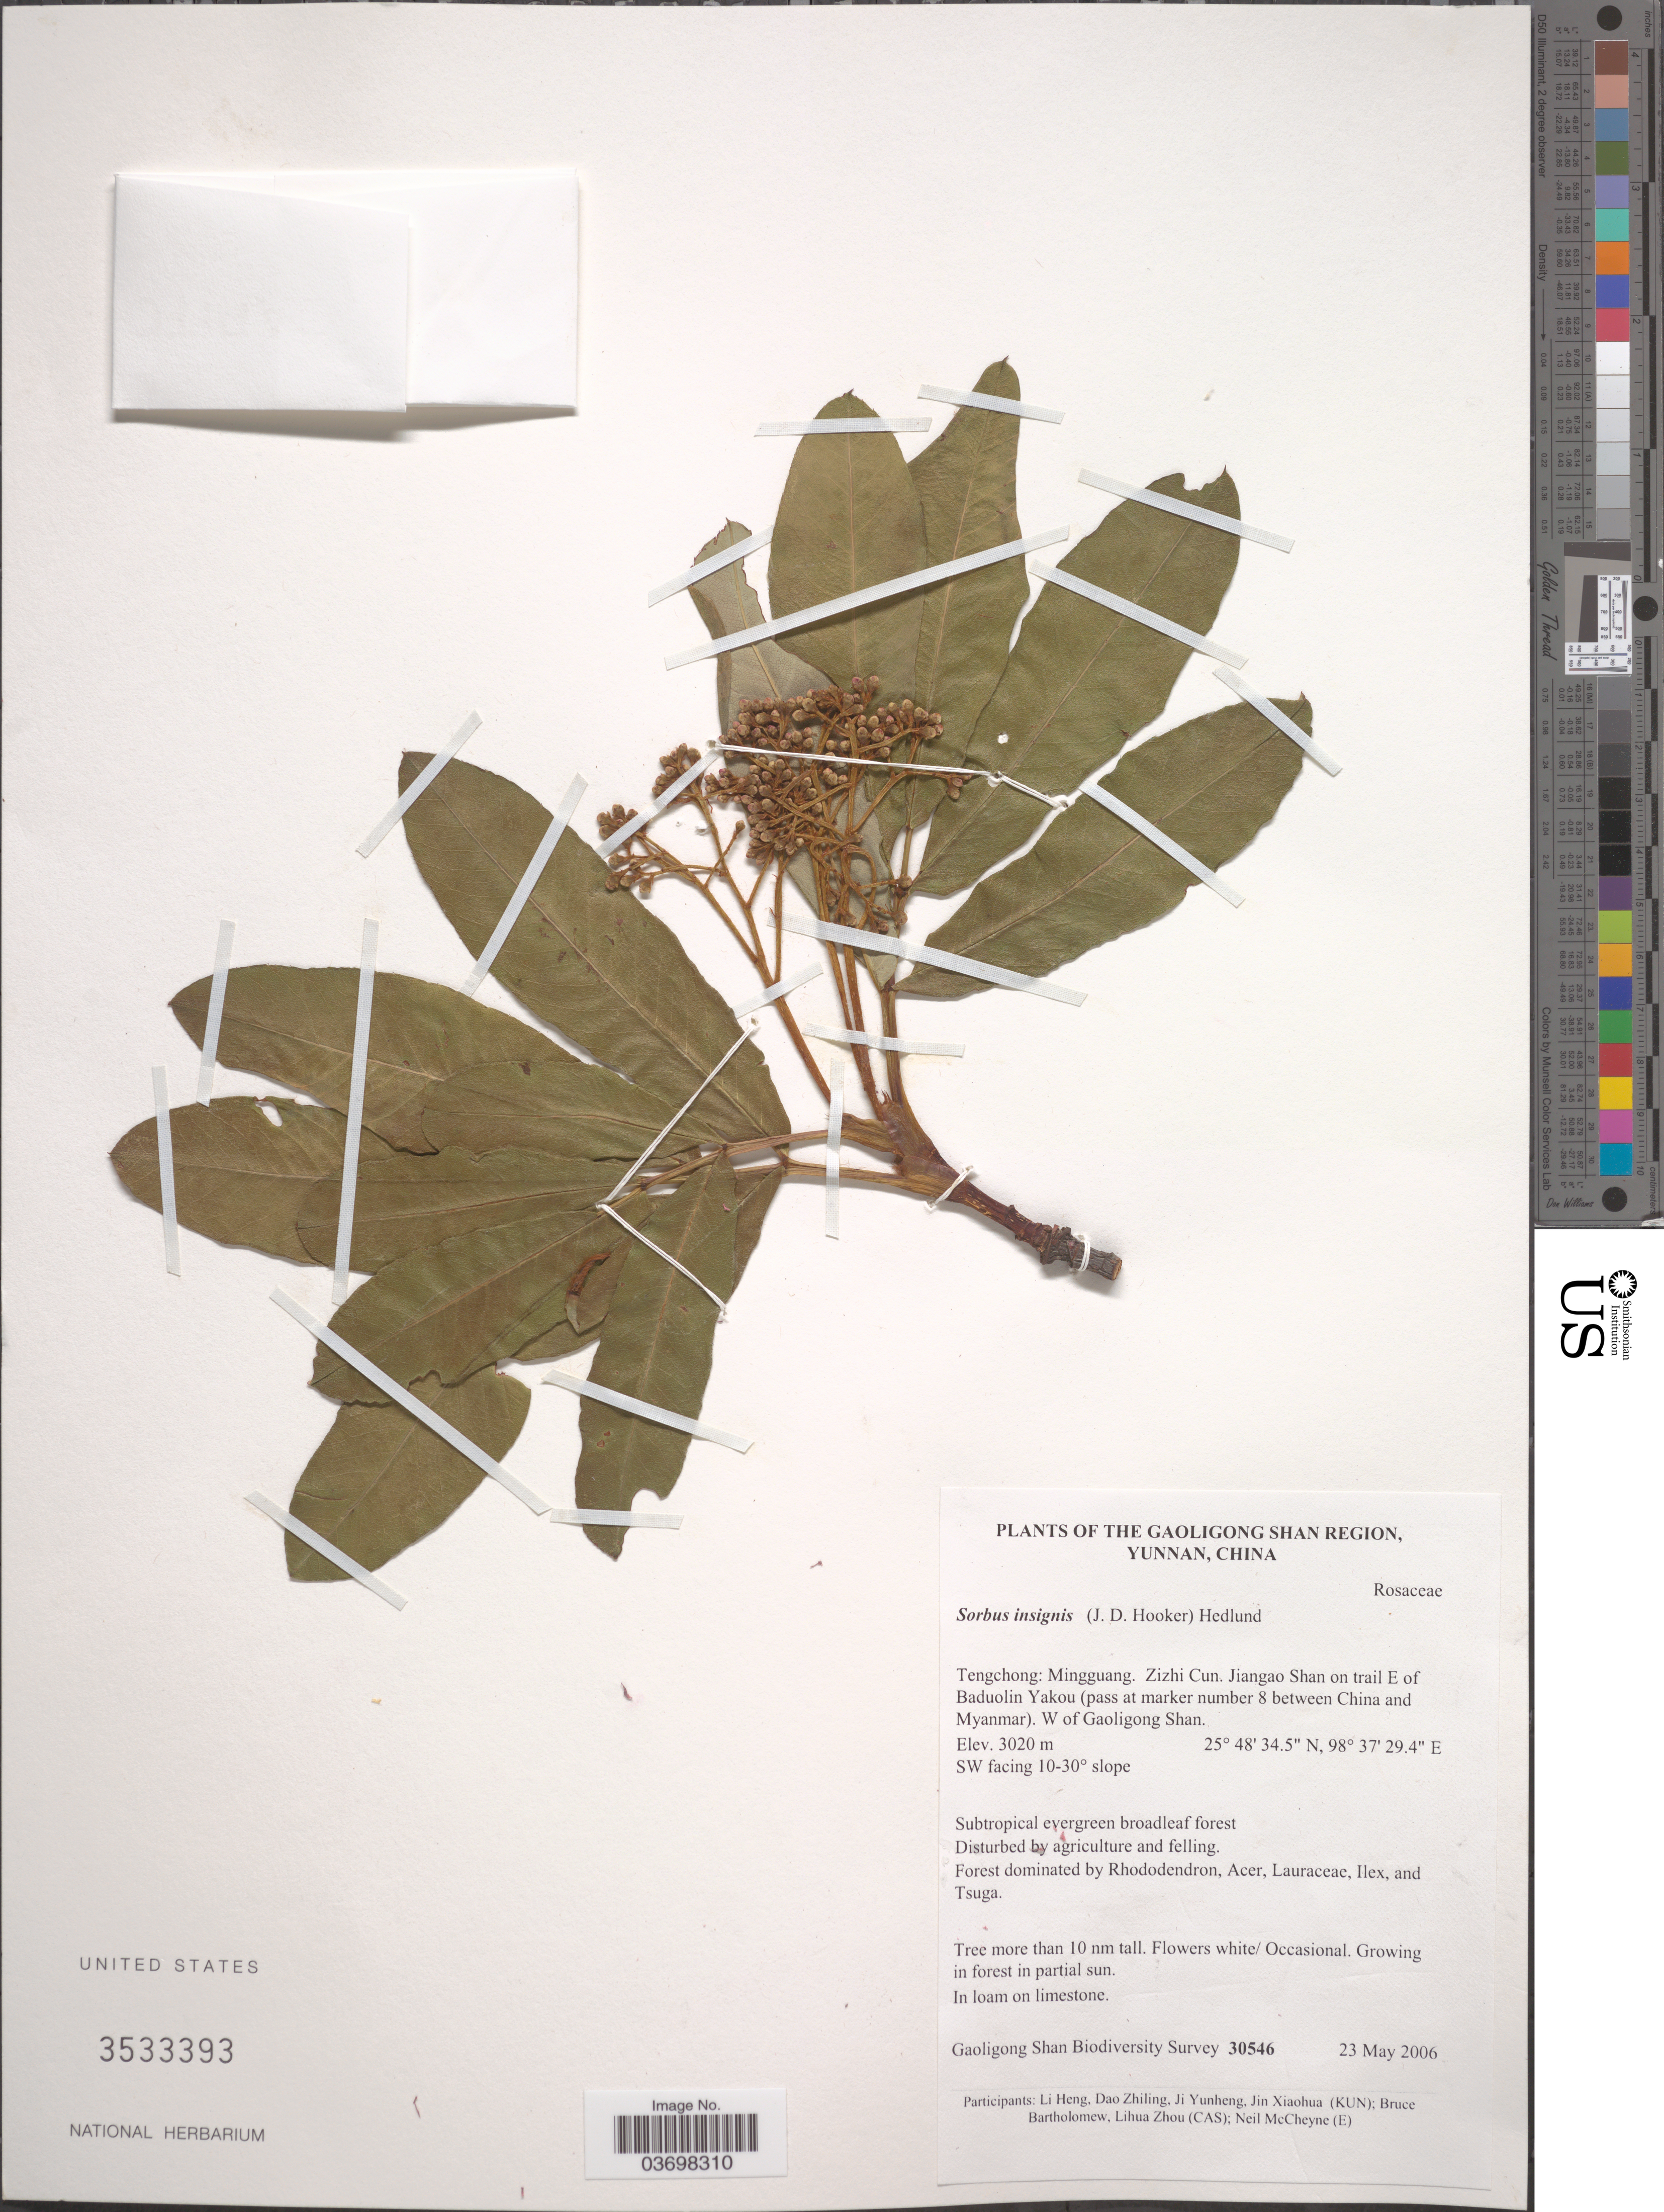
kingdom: Plantae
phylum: Tracheophyta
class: Magnoliopsida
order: Rosales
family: Rosaceae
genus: Sorbus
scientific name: Sorbus insignis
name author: (Hook. f.) Hedl.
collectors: Gaoligong Shan Biodiversity Survey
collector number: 30546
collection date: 2006-05-23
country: China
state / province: Yunnan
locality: The Gaoligong Shan Region. Tengchong: Mingguang. Zizhi Cun. Jiangao Shan on trail E of Baduolin Yakou (pass at marker number 8 between China and Myanmar). W of Gaoligong Shan.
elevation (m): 3020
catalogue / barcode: US 3533393